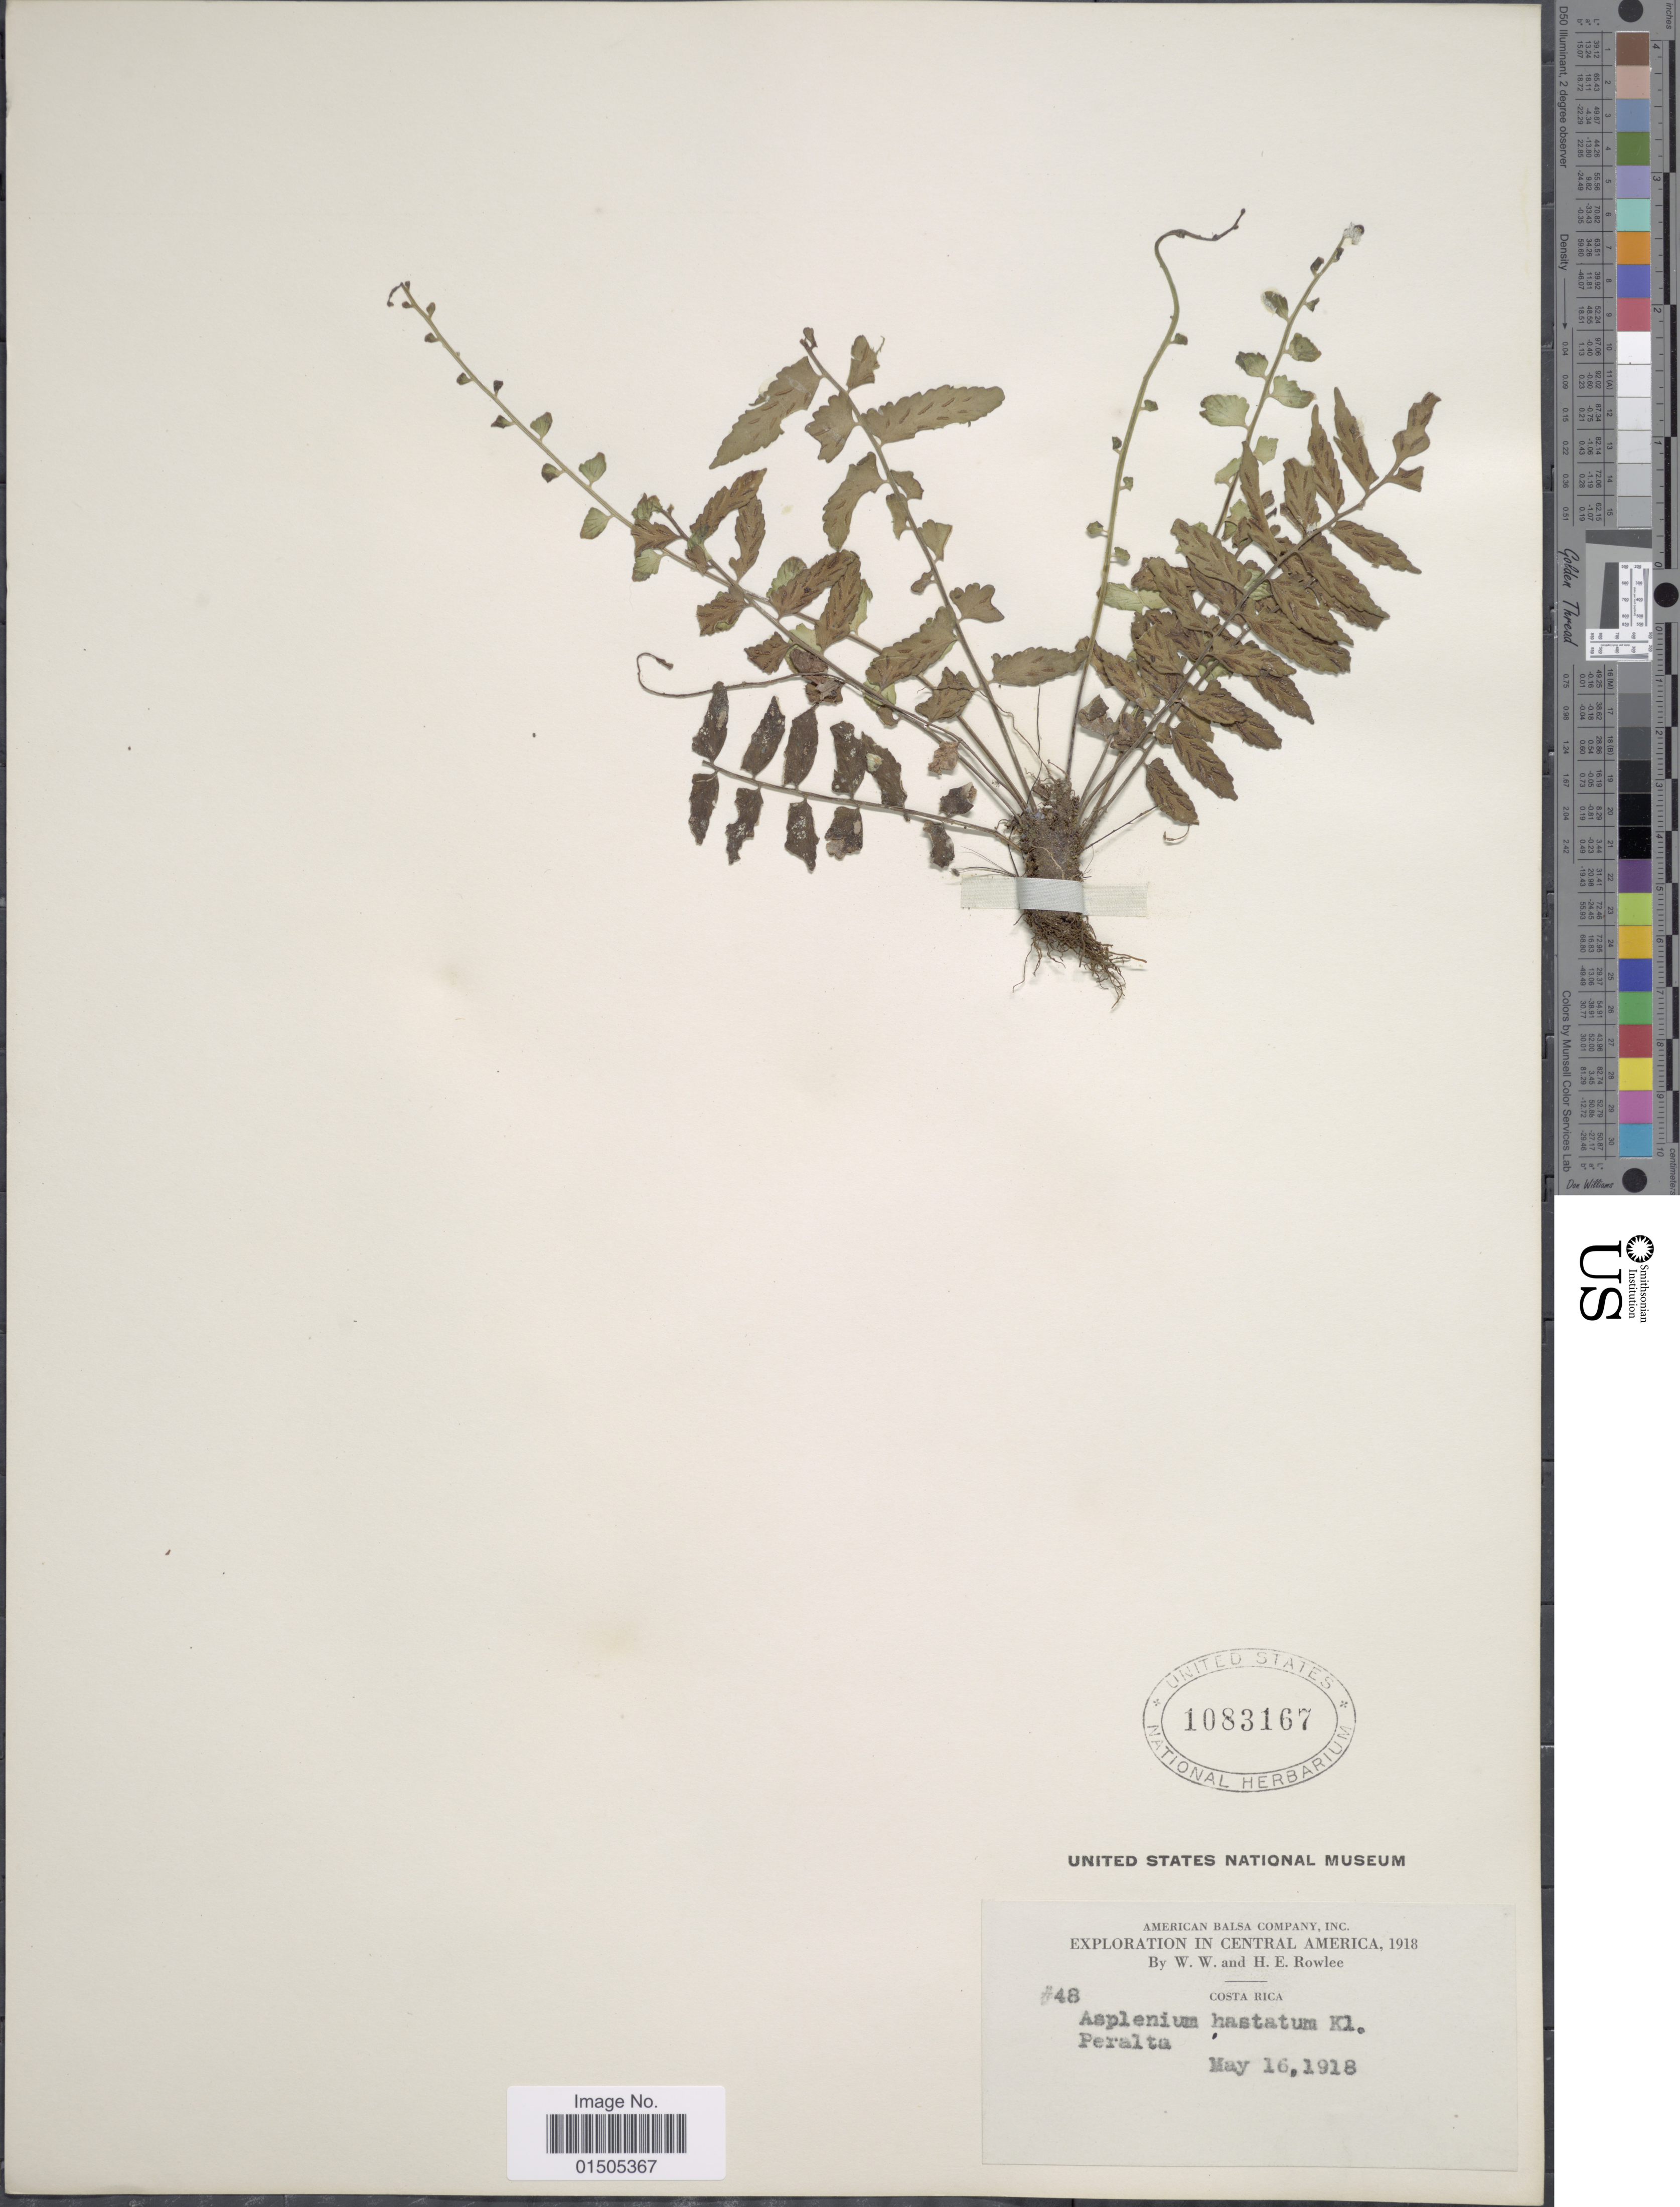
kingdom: Plantae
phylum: Tracheophyta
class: Polypodiopsida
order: Polypodiales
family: Aspleniaceae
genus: Asplenium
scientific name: Asplenium auriculatum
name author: Sw.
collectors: W. W. Rowlee & H. E. Rowlee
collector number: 48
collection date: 1918-05-16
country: Costa Rica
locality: Peralta.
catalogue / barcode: US 1083167